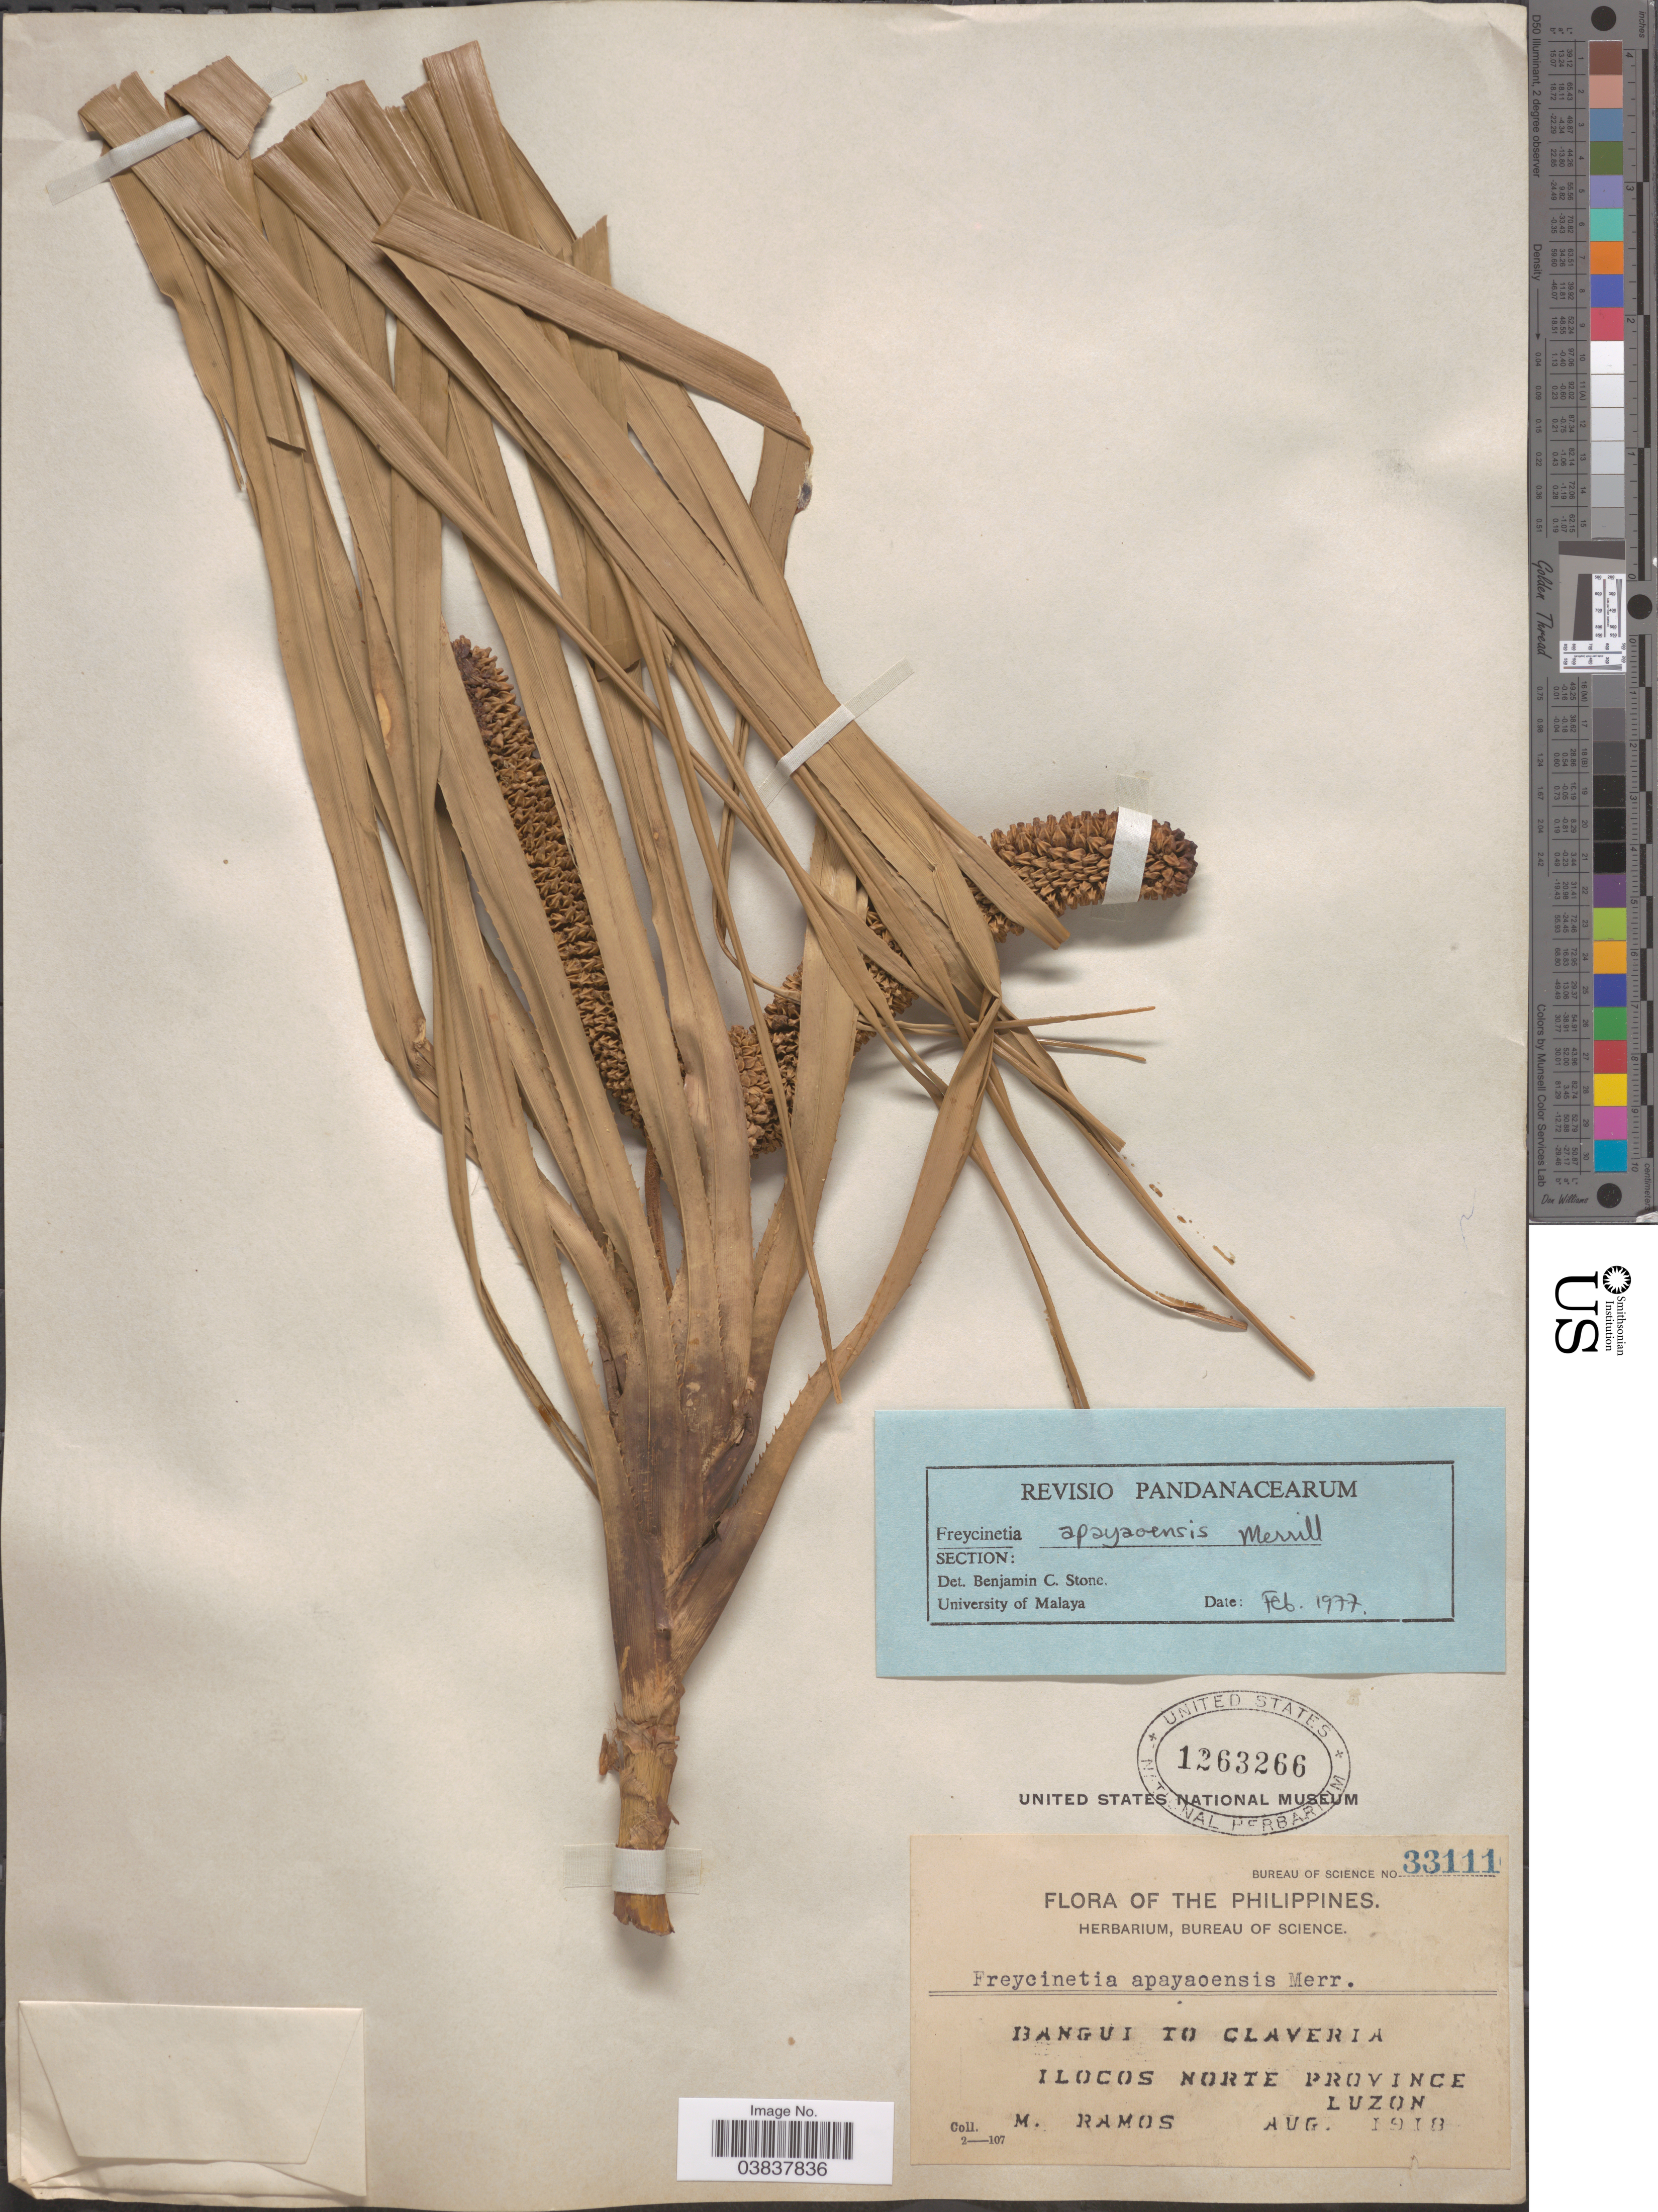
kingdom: Plantae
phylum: Tracheophyta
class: Liliopsida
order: Pandanales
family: Pandanaceae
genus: Freycinetia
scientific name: Freycinetia apayaoensis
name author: Merr.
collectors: M. Ramos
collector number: Bureau of Science 33111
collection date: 1918-08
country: Philippines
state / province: Ilocos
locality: Bangui to Claveria. Ilocos Norte Province, Luzon.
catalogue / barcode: US 1263266